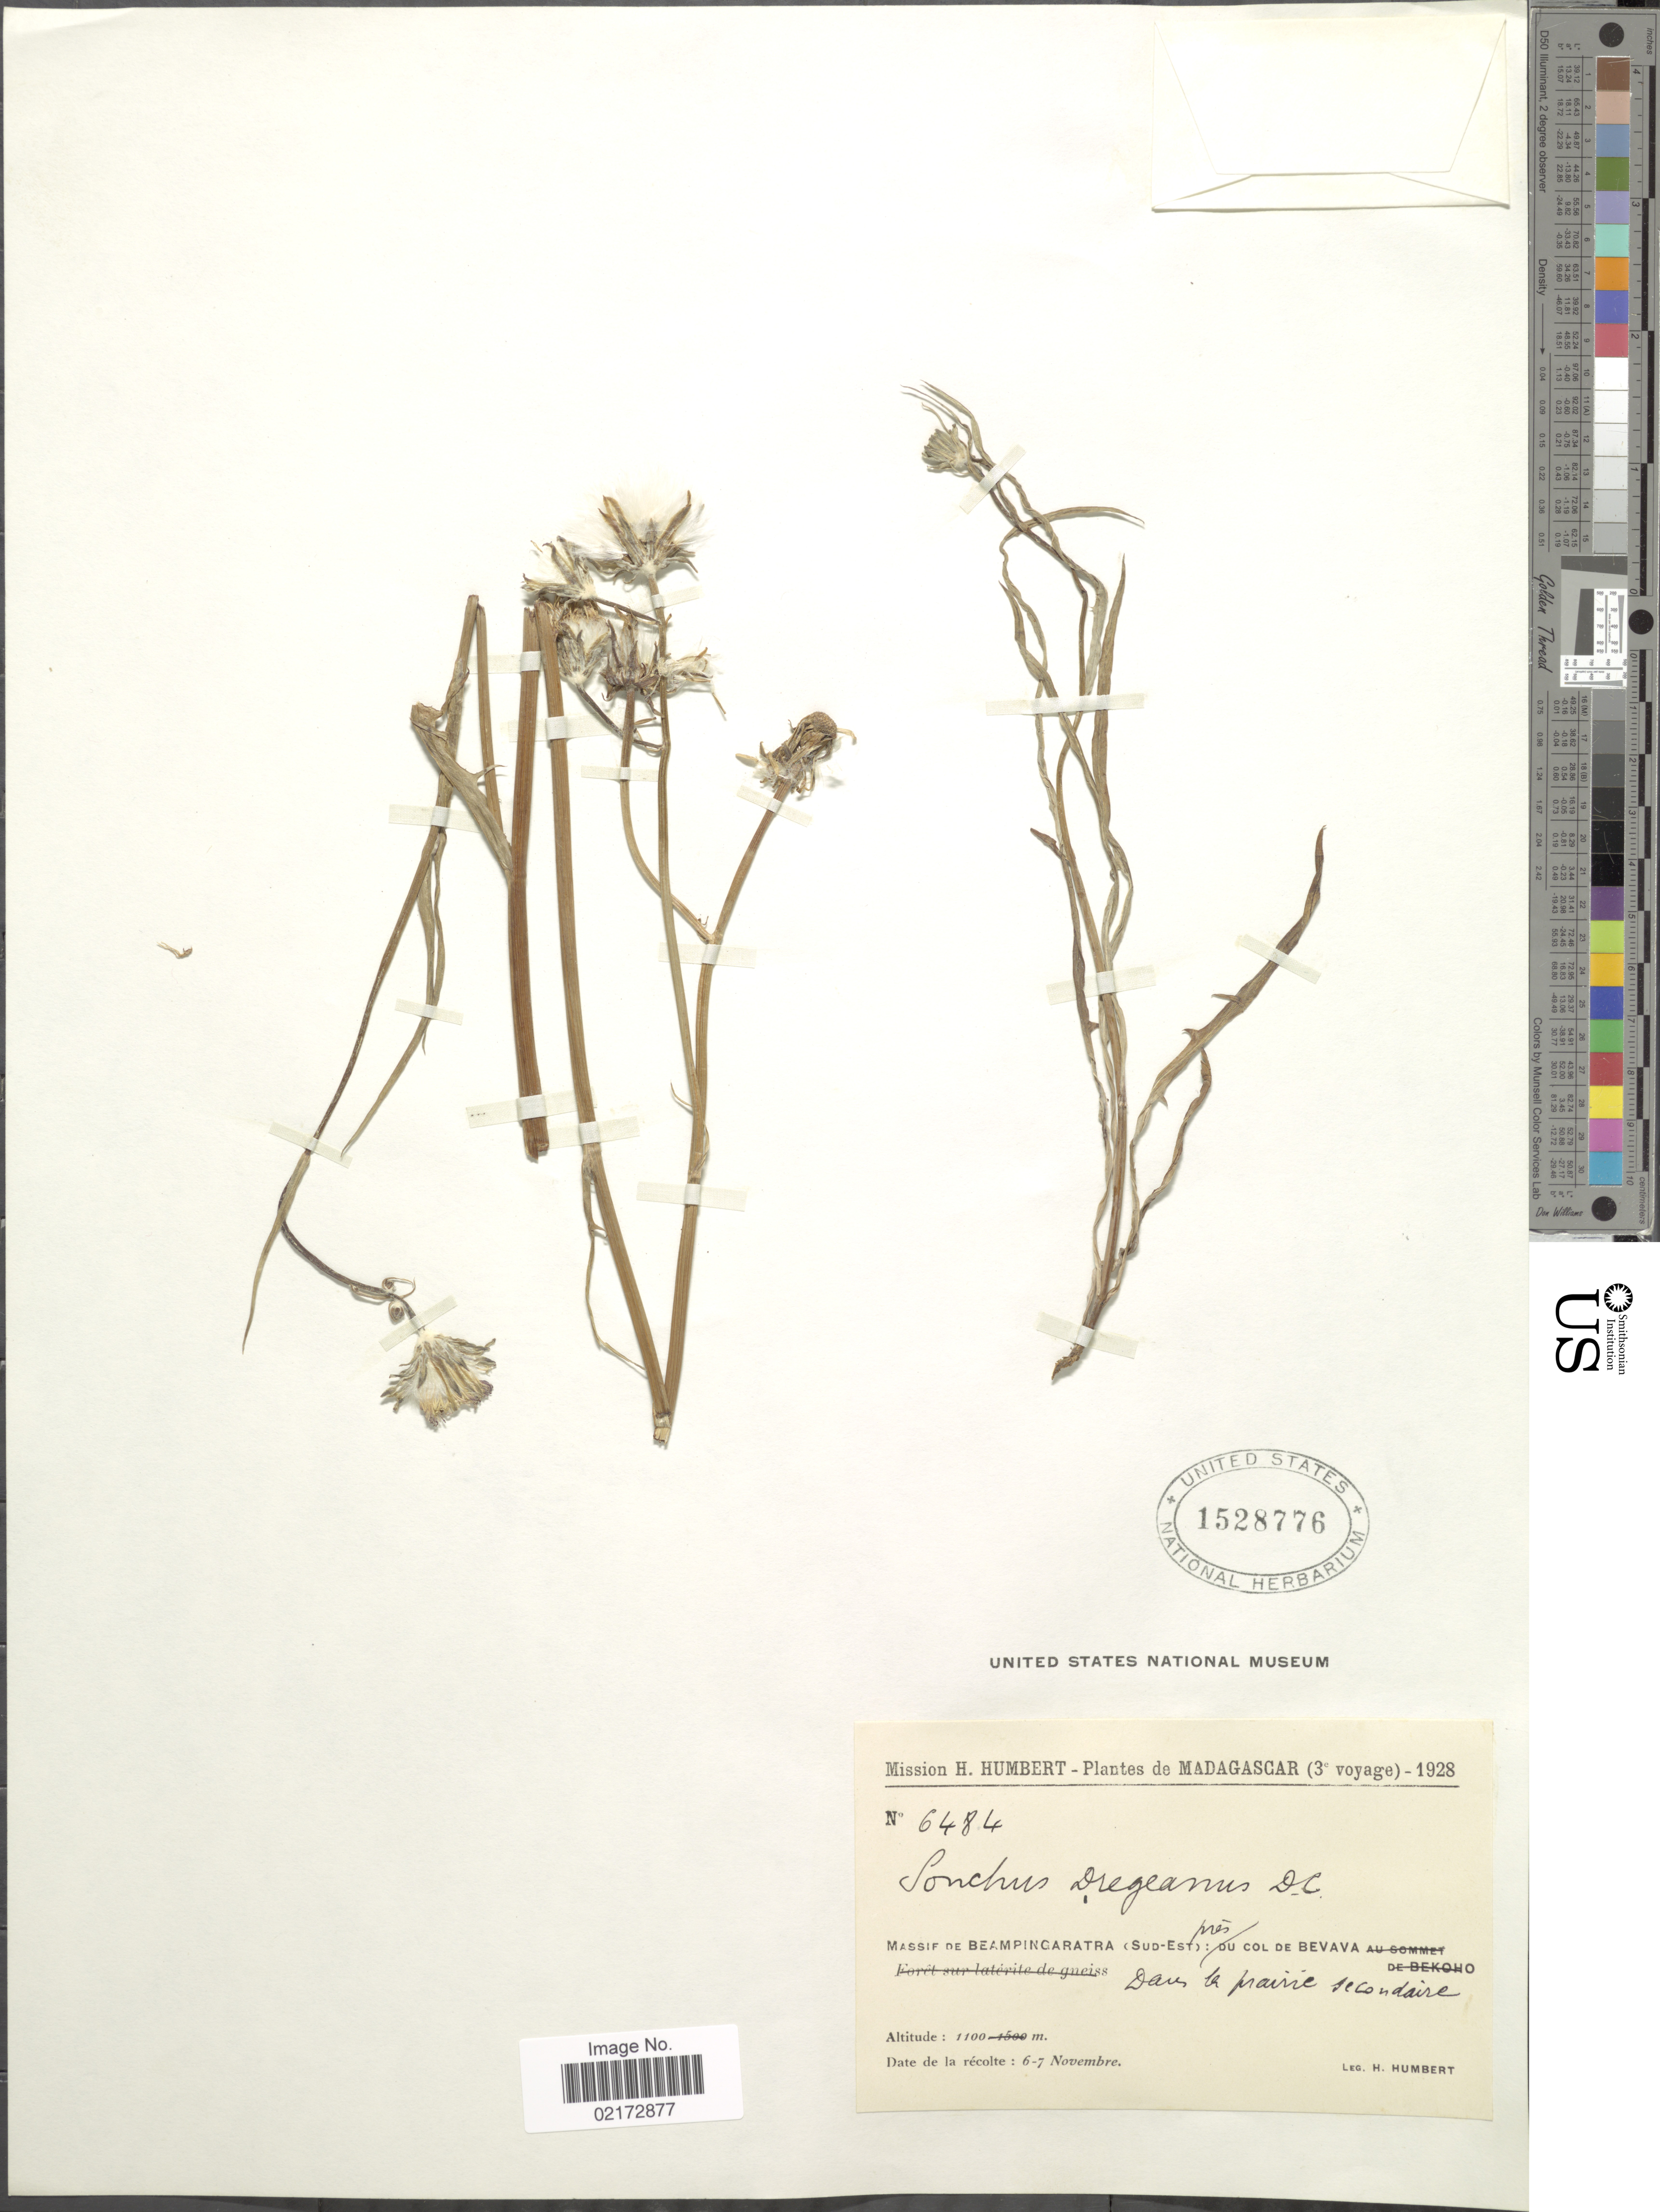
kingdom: Plantae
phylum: Tracheophyta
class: Magnoliopsida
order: Asterales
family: Asteraceae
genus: Sonchus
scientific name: Sonchus dregeanus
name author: DC.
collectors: H. Humbert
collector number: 6484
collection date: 1928-11-06/1928-11-07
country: Madagascar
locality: Massif de Beampingaratra (Sud-Est), pres col de Bevava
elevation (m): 1100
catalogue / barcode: US 1528776